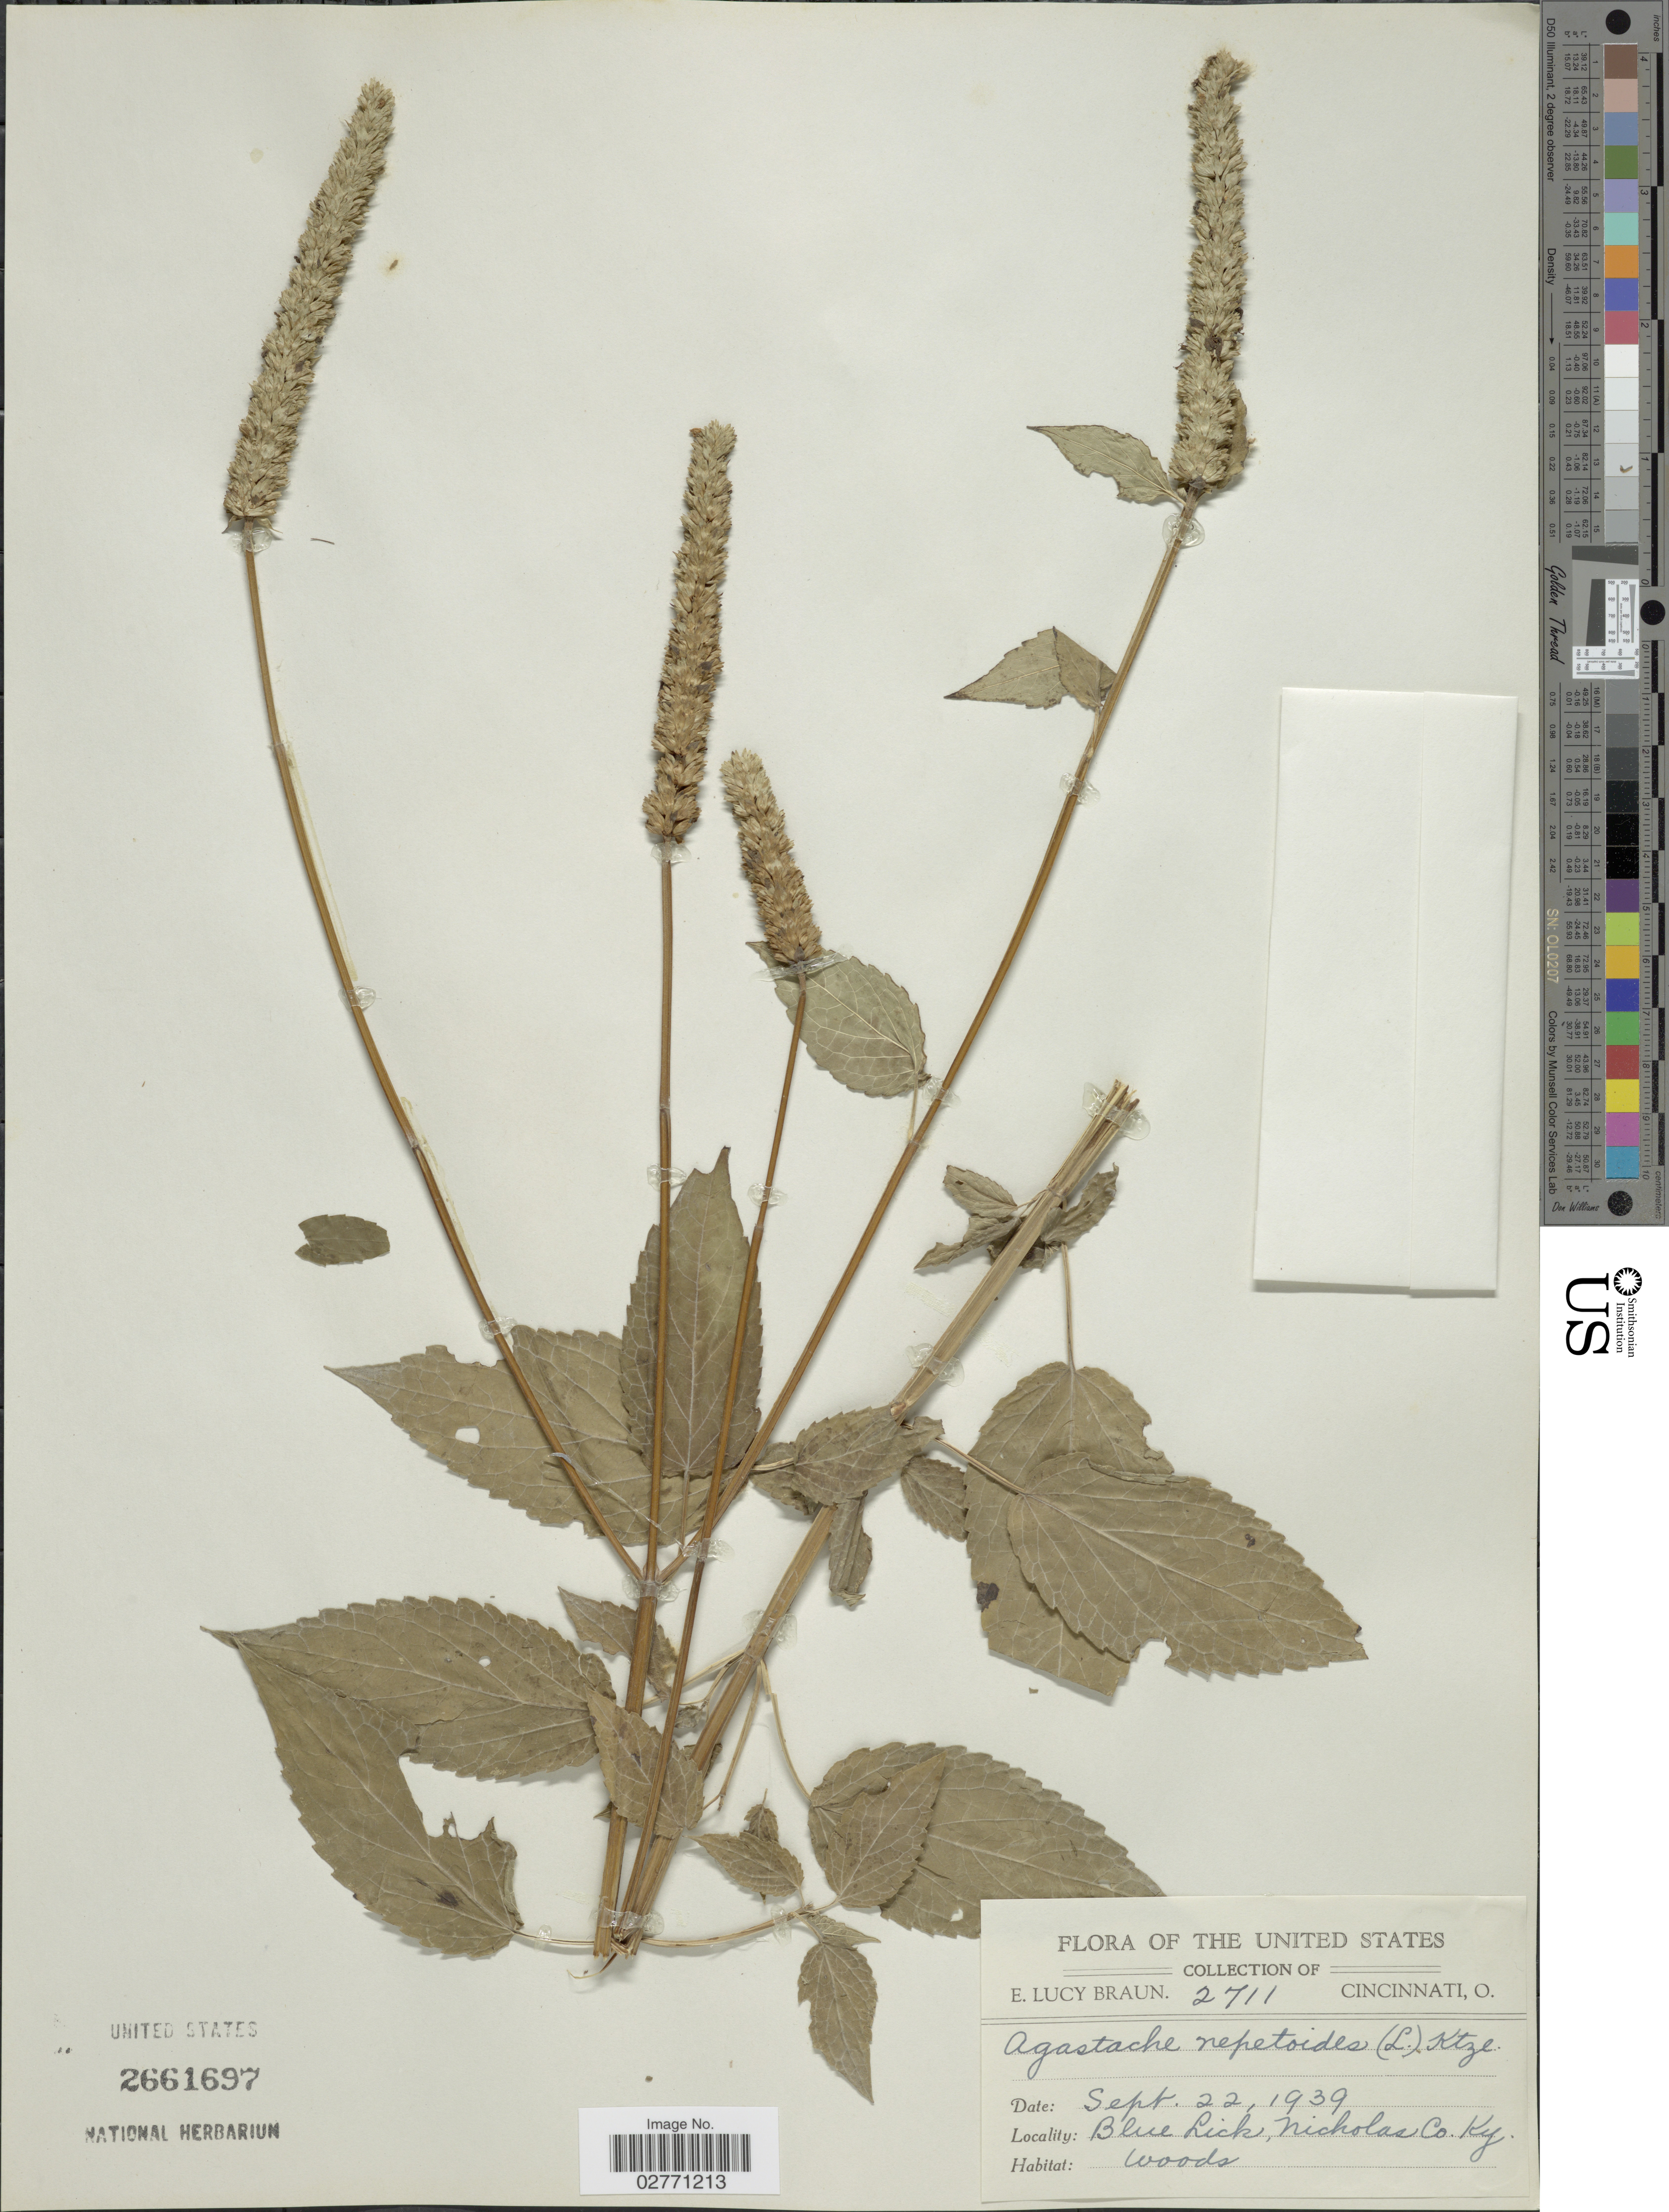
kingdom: Plantae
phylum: Tracheophyta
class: Magnoliopsida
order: Lamiales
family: Lamiaceae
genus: Agastache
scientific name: Agastache nepetoides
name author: (L.) Kuntze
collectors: E. L. Braun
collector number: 2711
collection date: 1939-09-22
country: United States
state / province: Kentucky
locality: Blue Lick, Nicholas Co. Ky.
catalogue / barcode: US 2661697